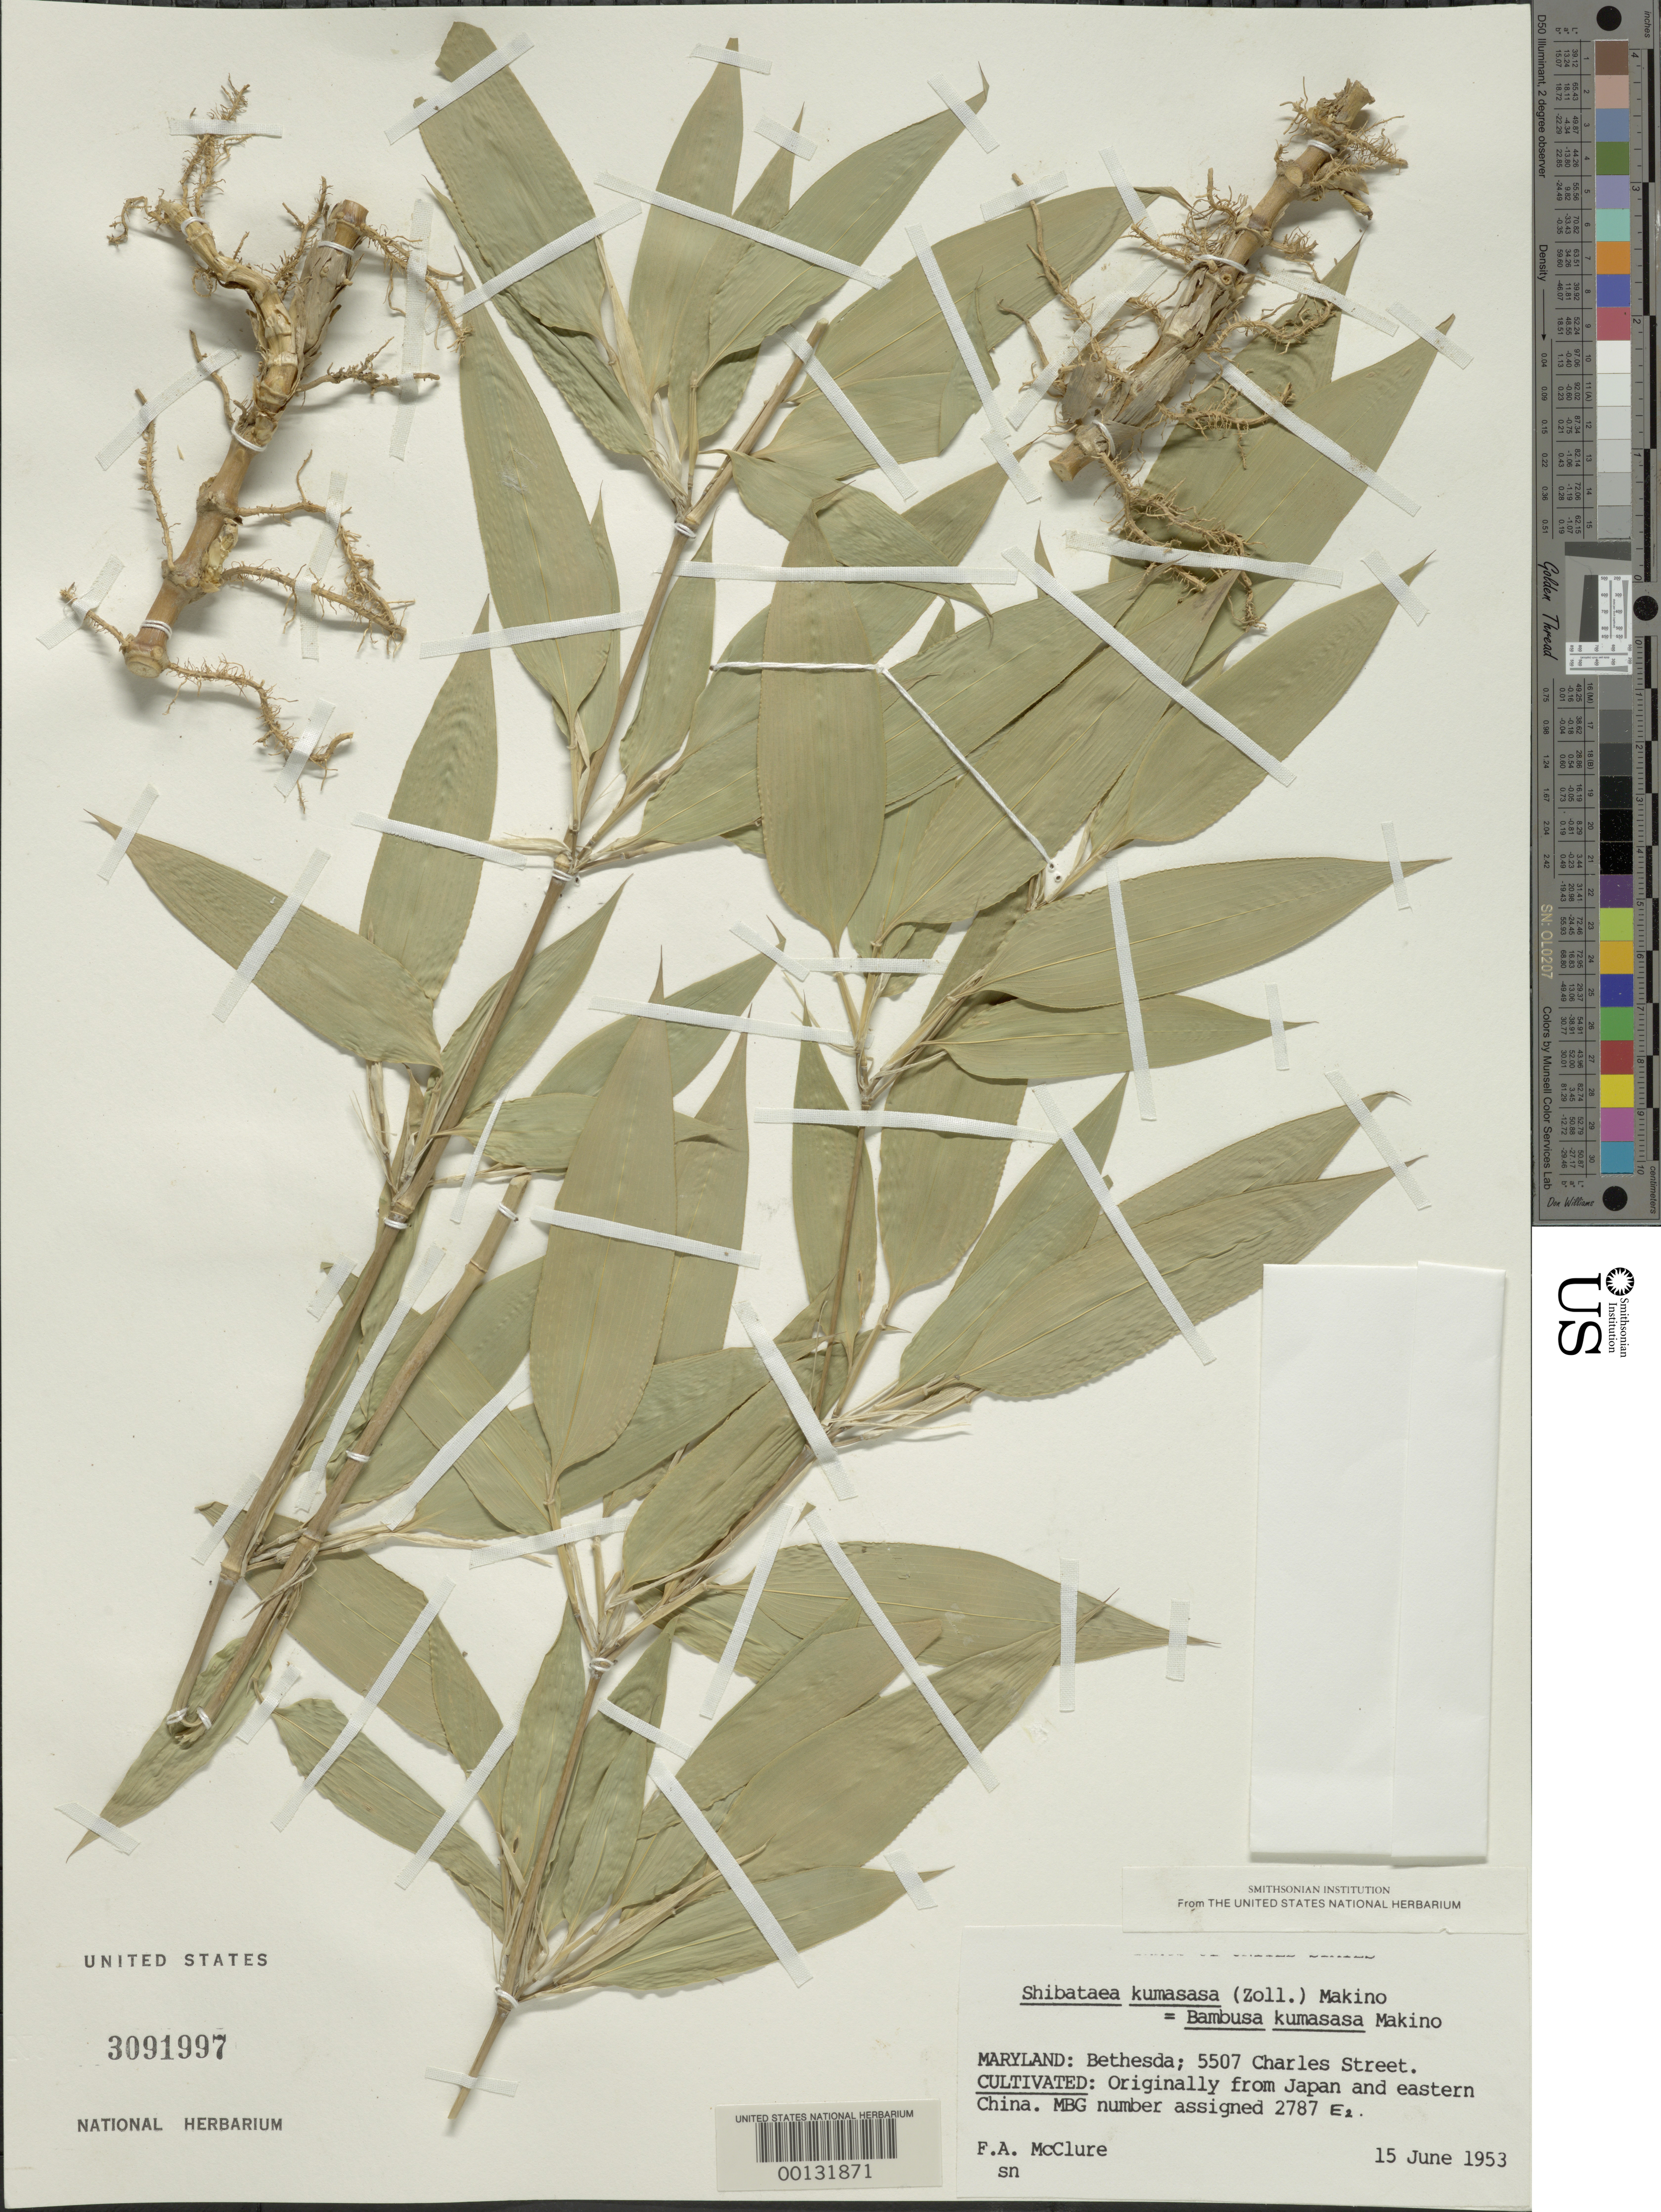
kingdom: Plantae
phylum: Tracheophyta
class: Liliopsida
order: Poales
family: Poaceae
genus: Bambusa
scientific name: Bambusa kumasasa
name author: Zoll.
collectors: F. A. McClure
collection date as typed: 15 Jun 1953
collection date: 1953-06-15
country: United States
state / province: Maryland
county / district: Montgomery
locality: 5507 Charles Street, Bethesda (McClure's garden)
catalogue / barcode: US 3091997